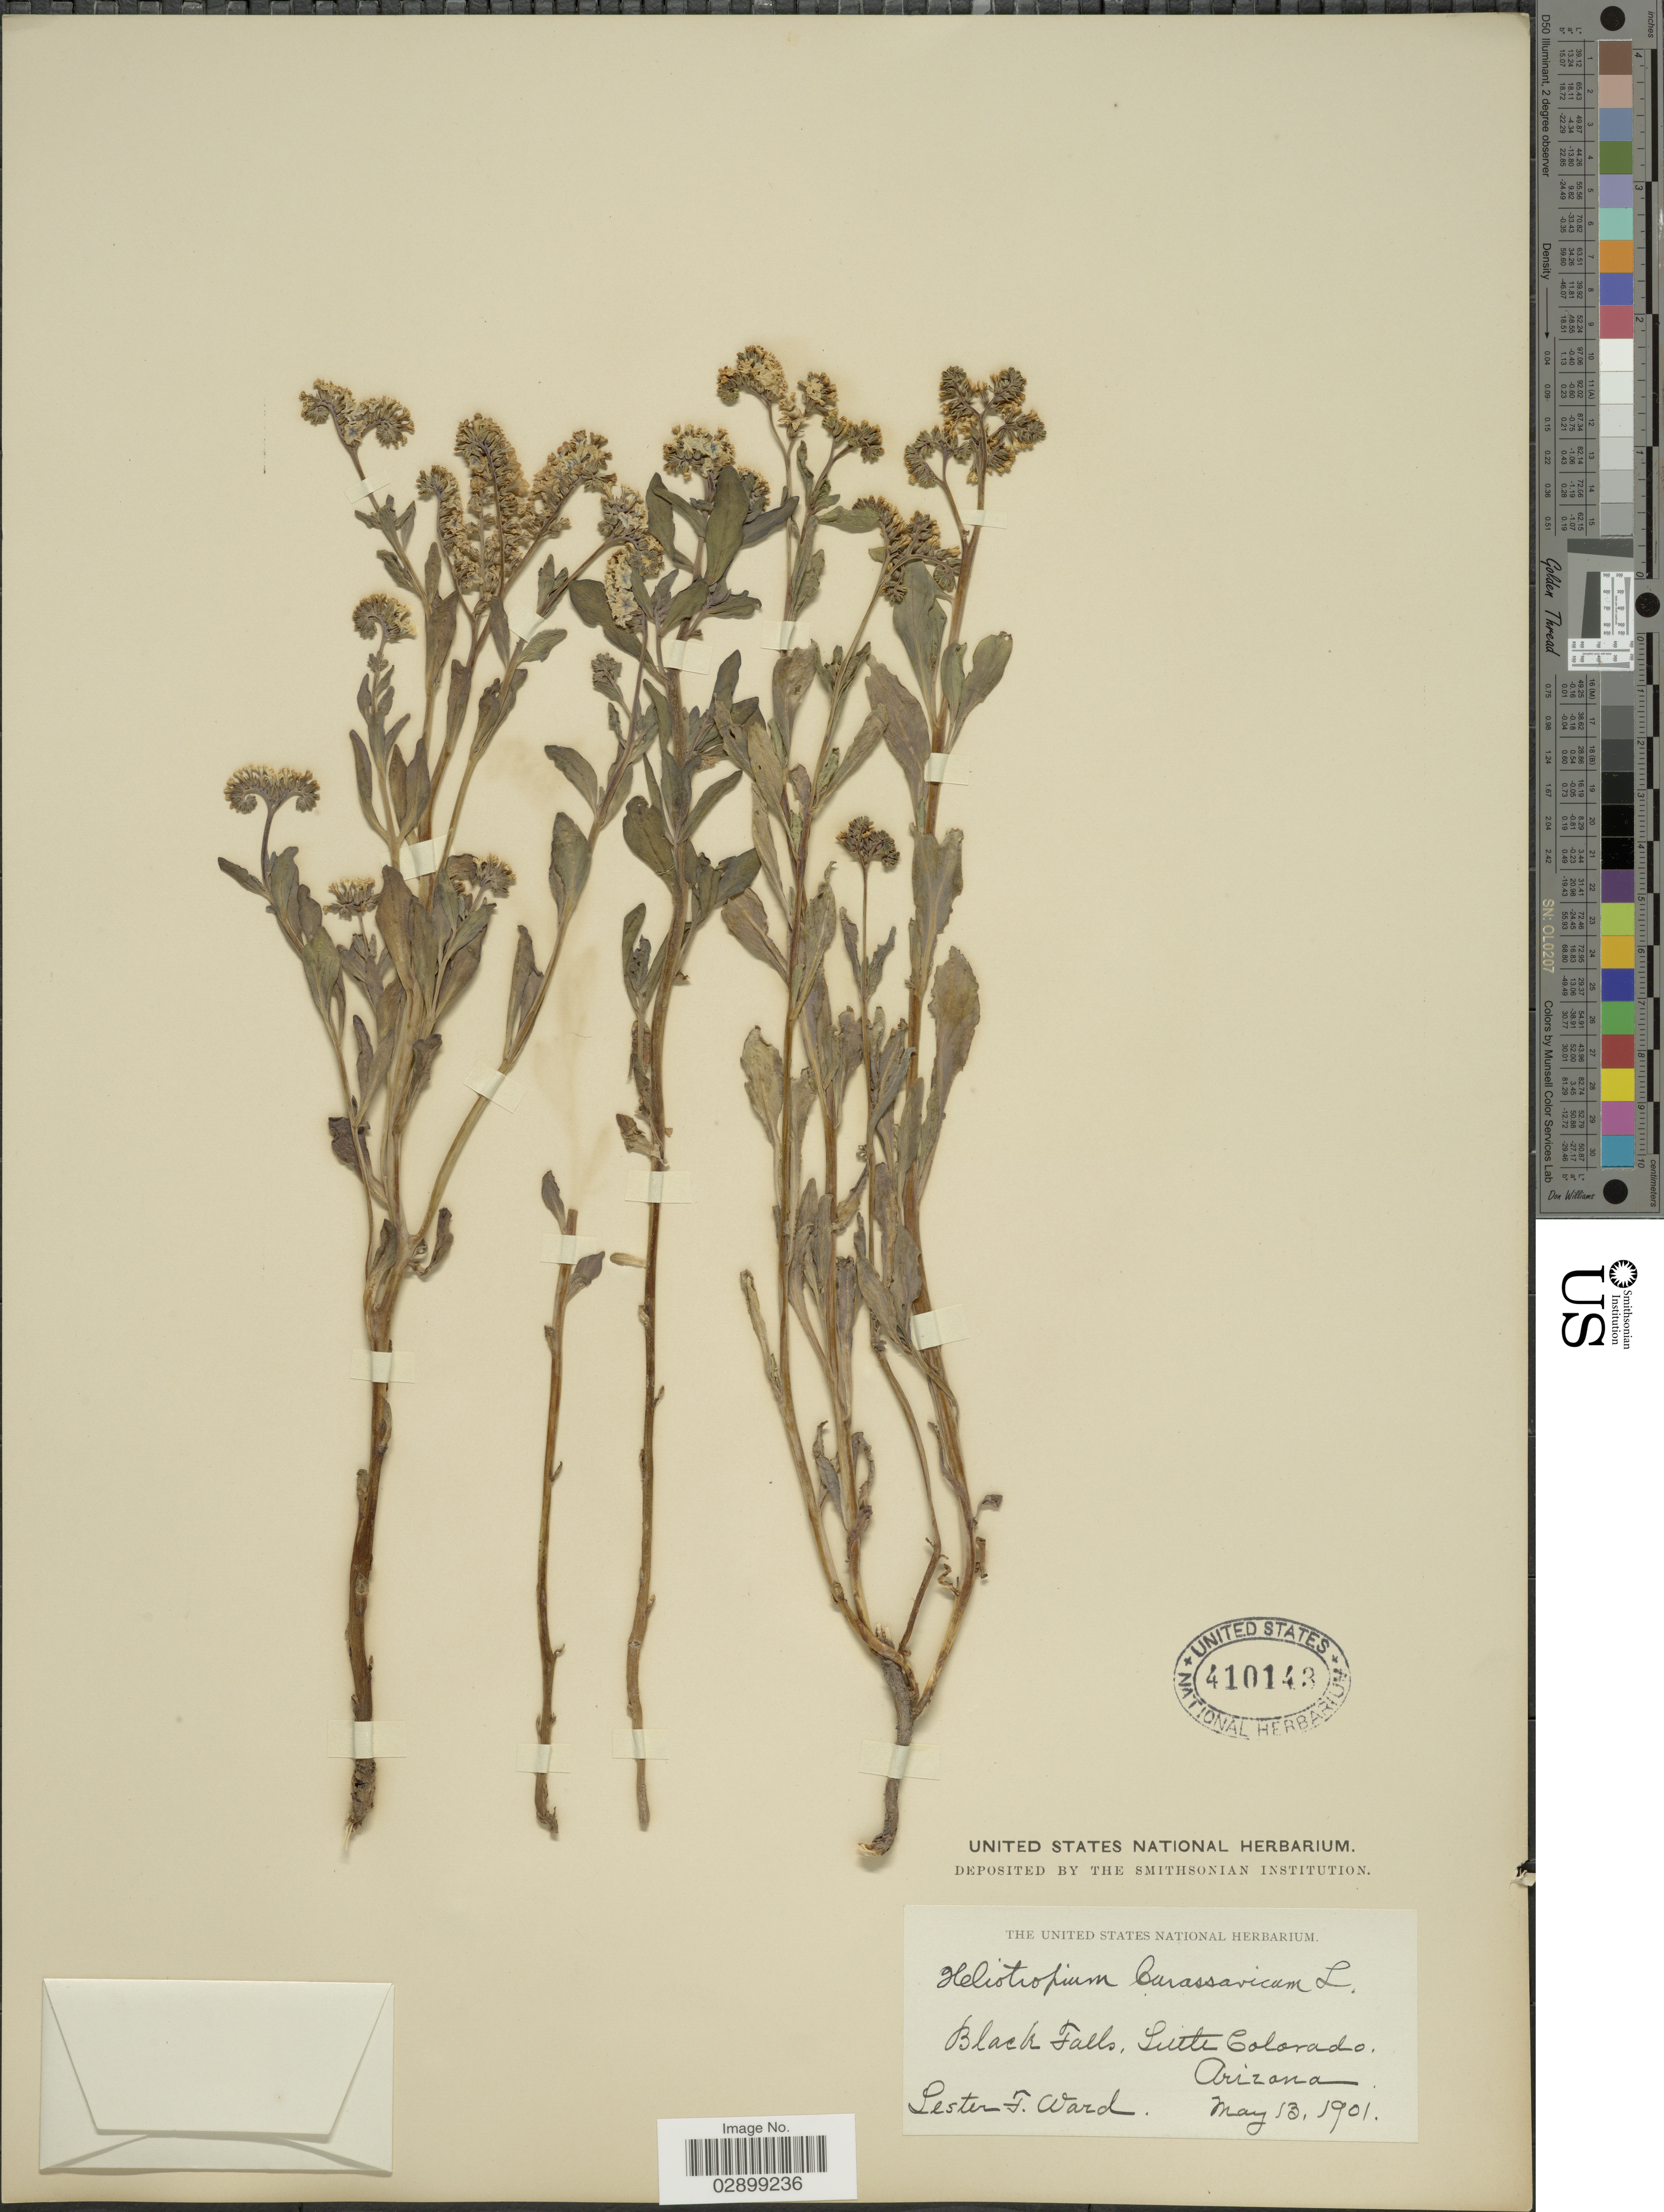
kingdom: Plantae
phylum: Tracheophyta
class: Magnoliopsida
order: Boraginales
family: Heliotropiaceae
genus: Heliotropium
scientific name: Heliotropium sp.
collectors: L. F. Ward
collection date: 1901-05-13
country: United States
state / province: Arizona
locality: Black Falls, Little Colorado.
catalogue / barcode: US 410143